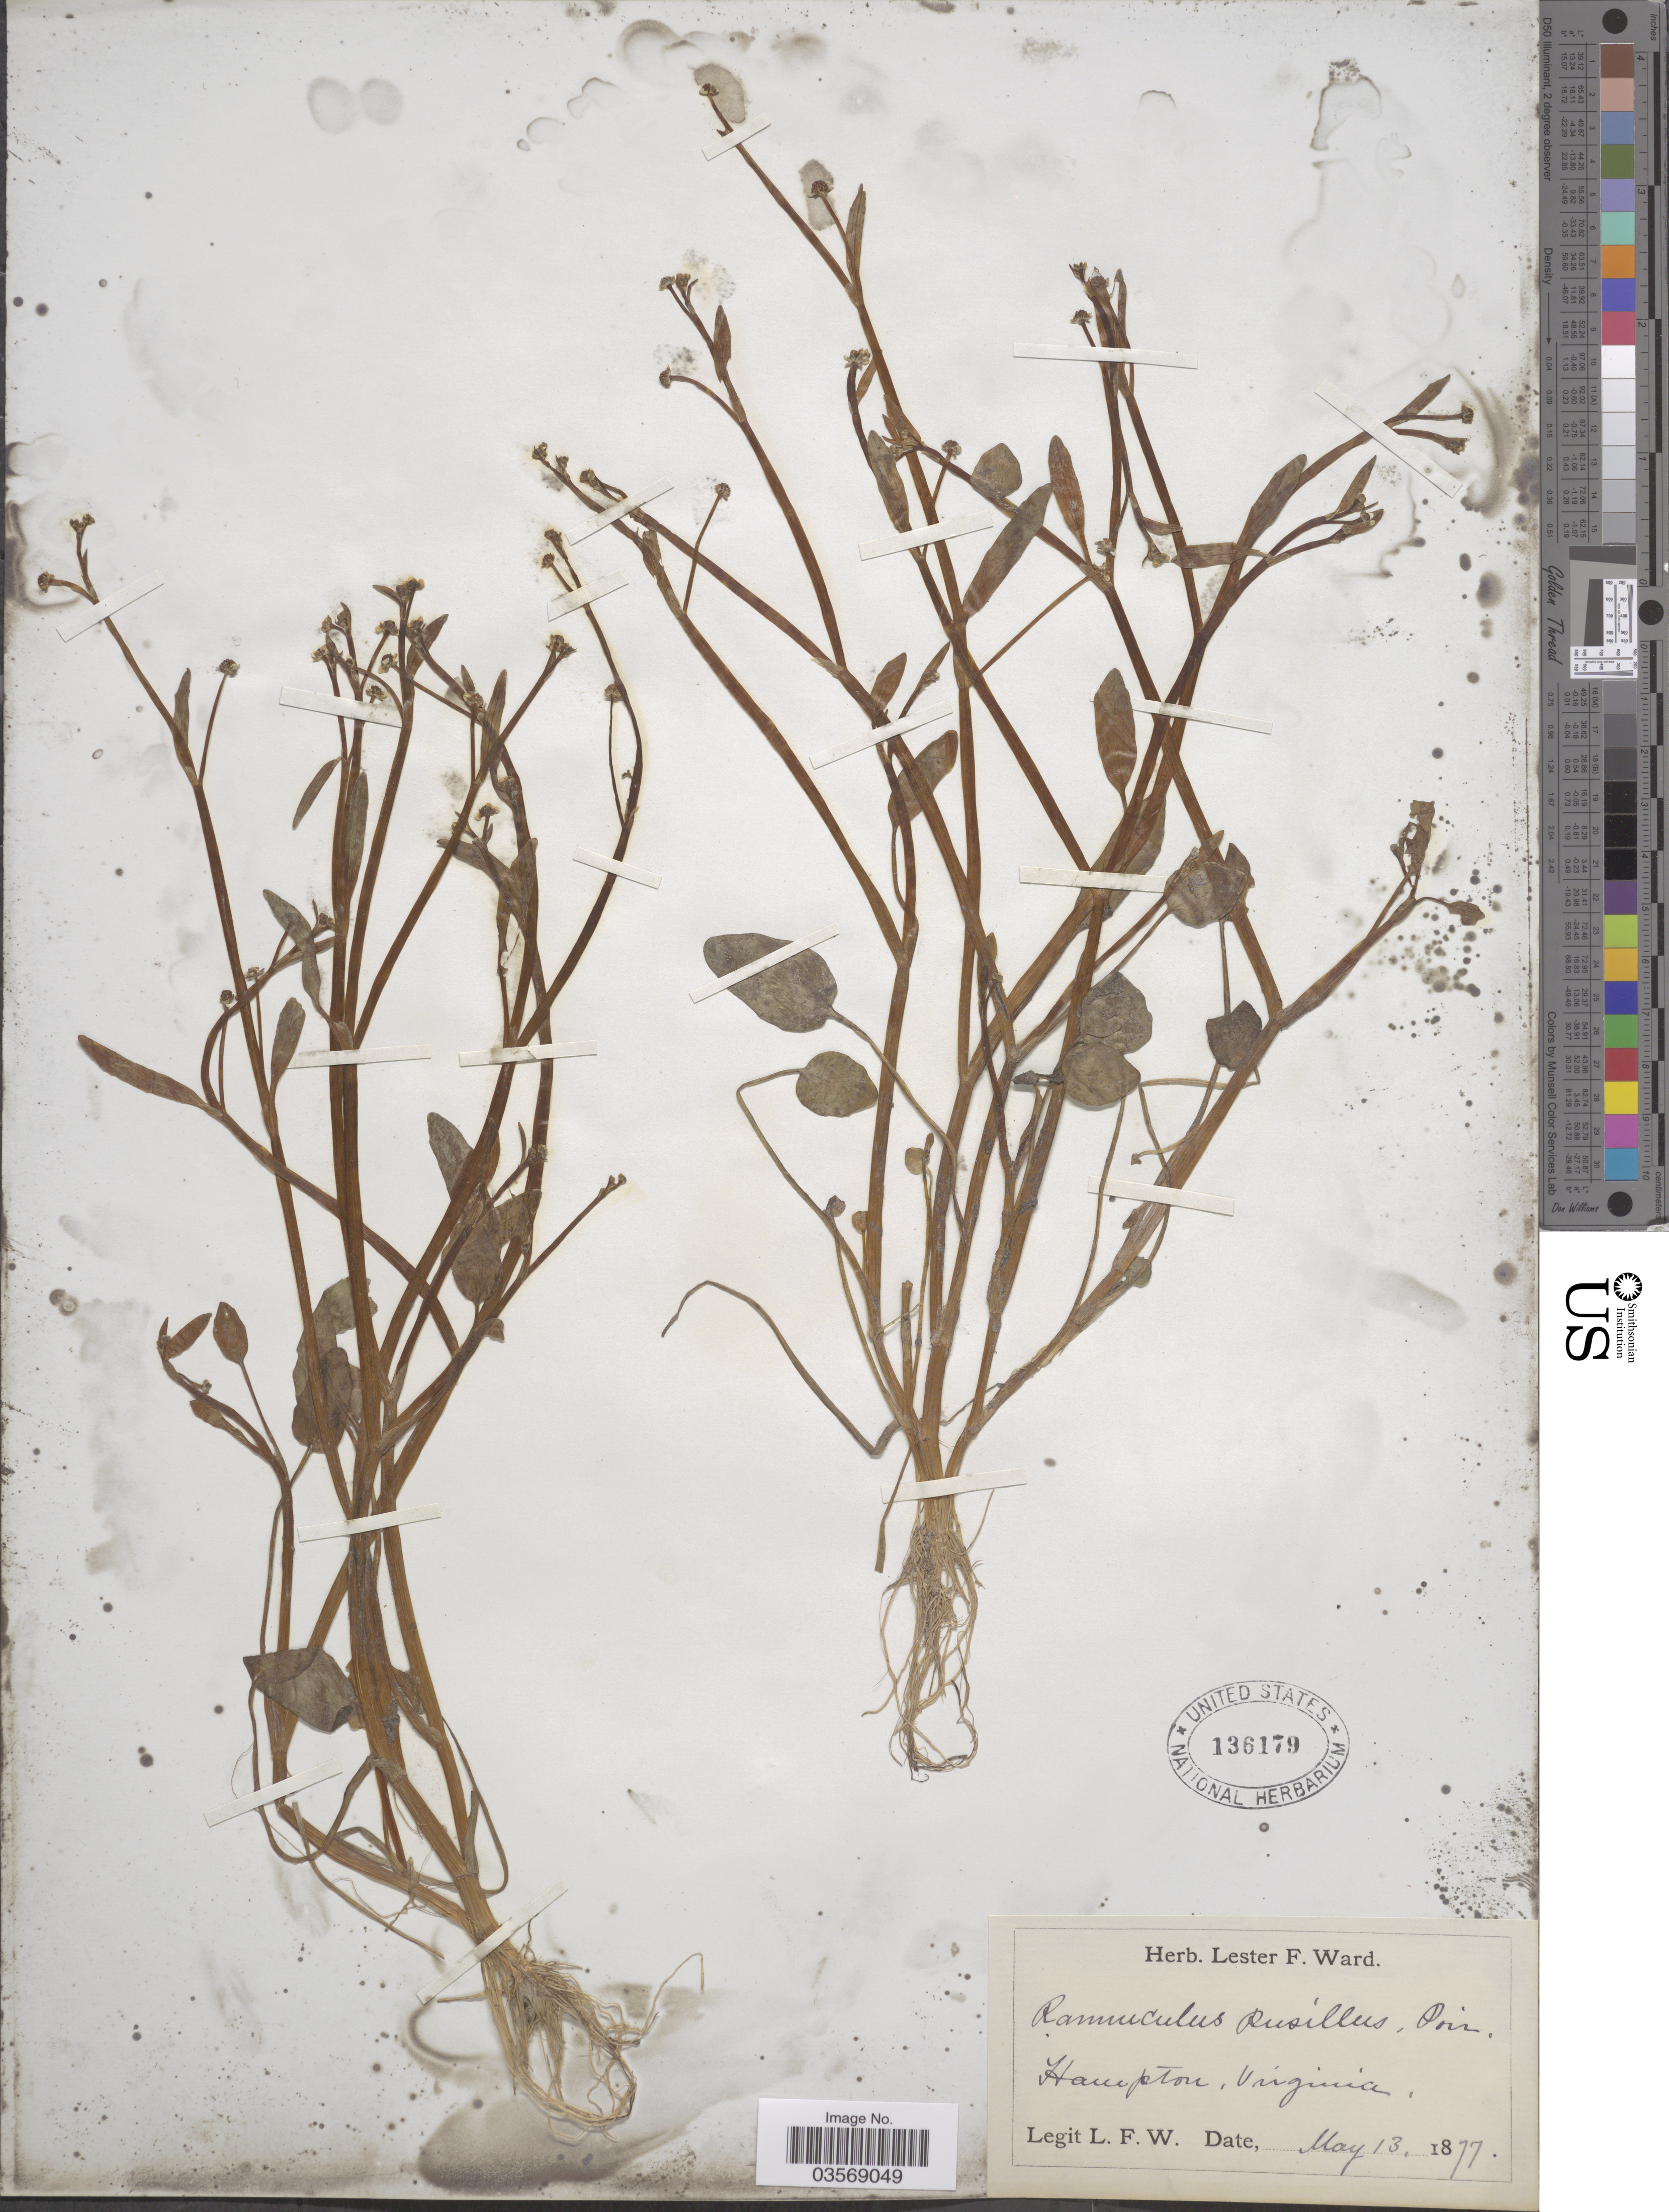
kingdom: Plantae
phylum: Tracheophyta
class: Magnoliopsida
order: Ranunculales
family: Ranunculaceae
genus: Ranunculus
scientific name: Ranunculus pusillus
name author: Poir.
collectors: L. F. Ward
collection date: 1877-05-13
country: United States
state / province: Virginia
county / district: City of Hampton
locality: Hampton.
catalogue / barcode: US 136179